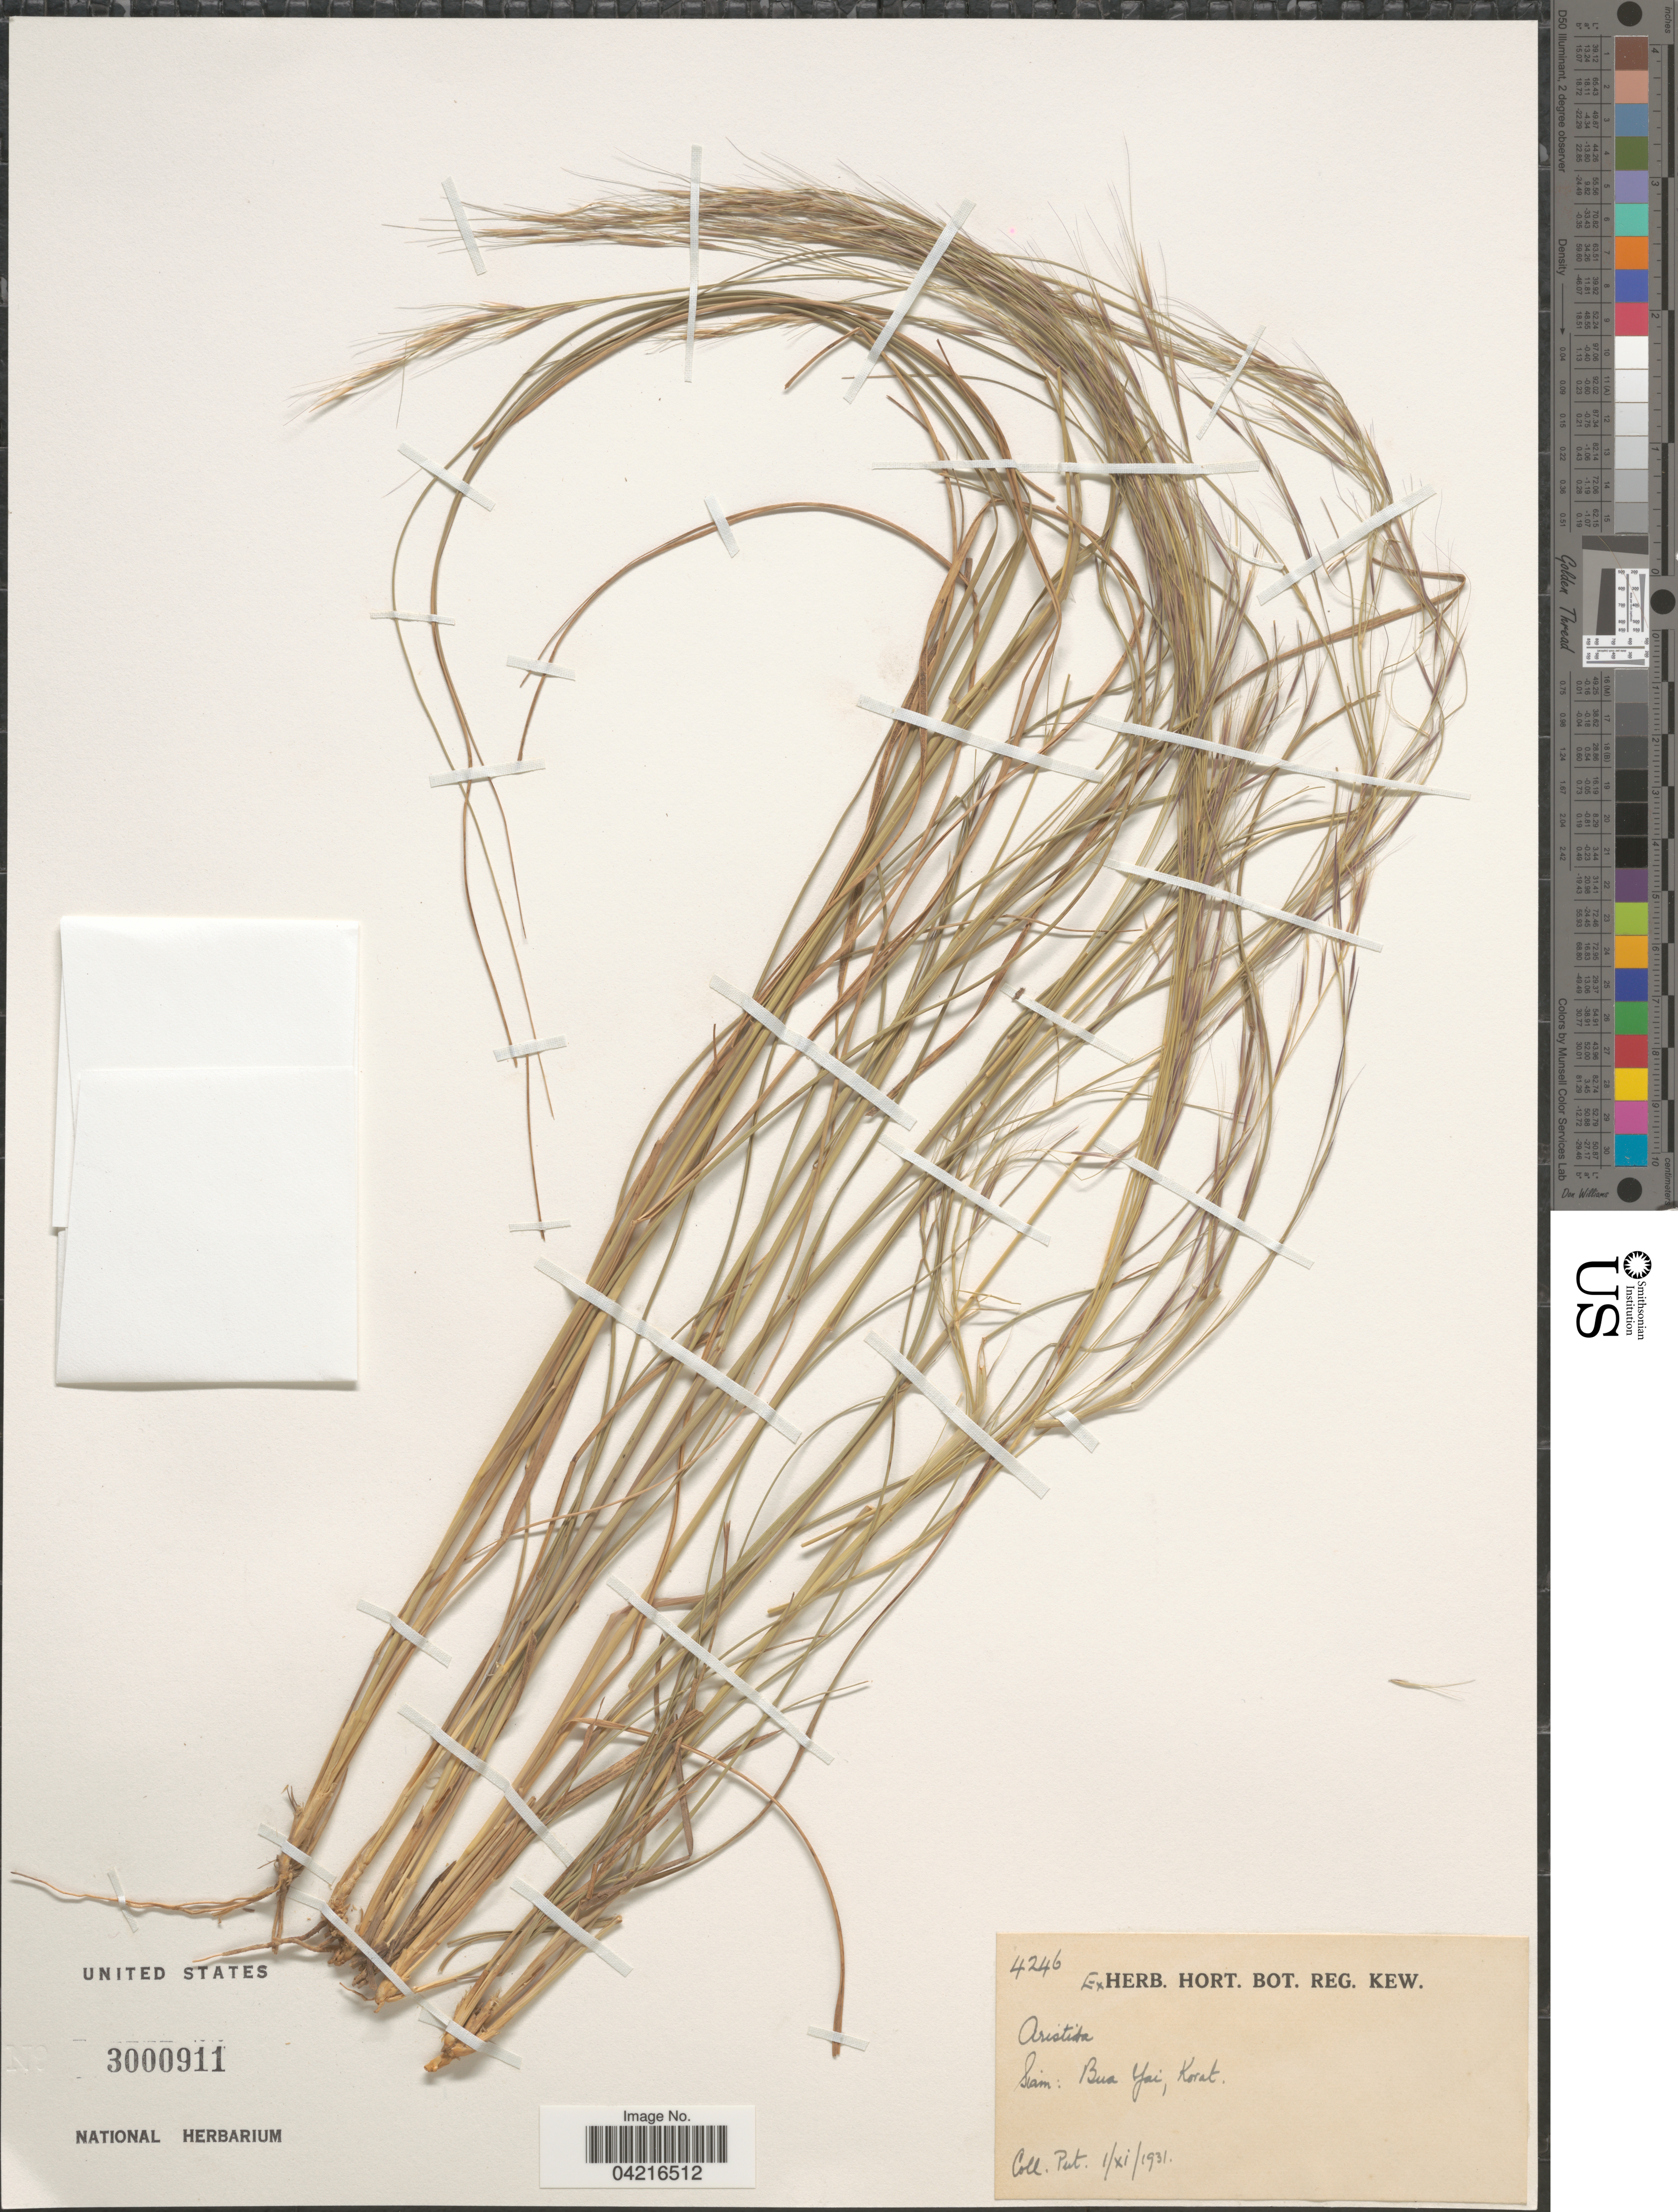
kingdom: Plantae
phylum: Tracheophyta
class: Liliopsida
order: Poales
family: Poaceae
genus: Aristida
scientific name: Aristida sp.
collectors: -. Put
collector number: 4246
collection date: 1931-11-01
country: Thailand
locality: Siam: Bua Yai,Korat.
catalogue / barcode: US 3000911